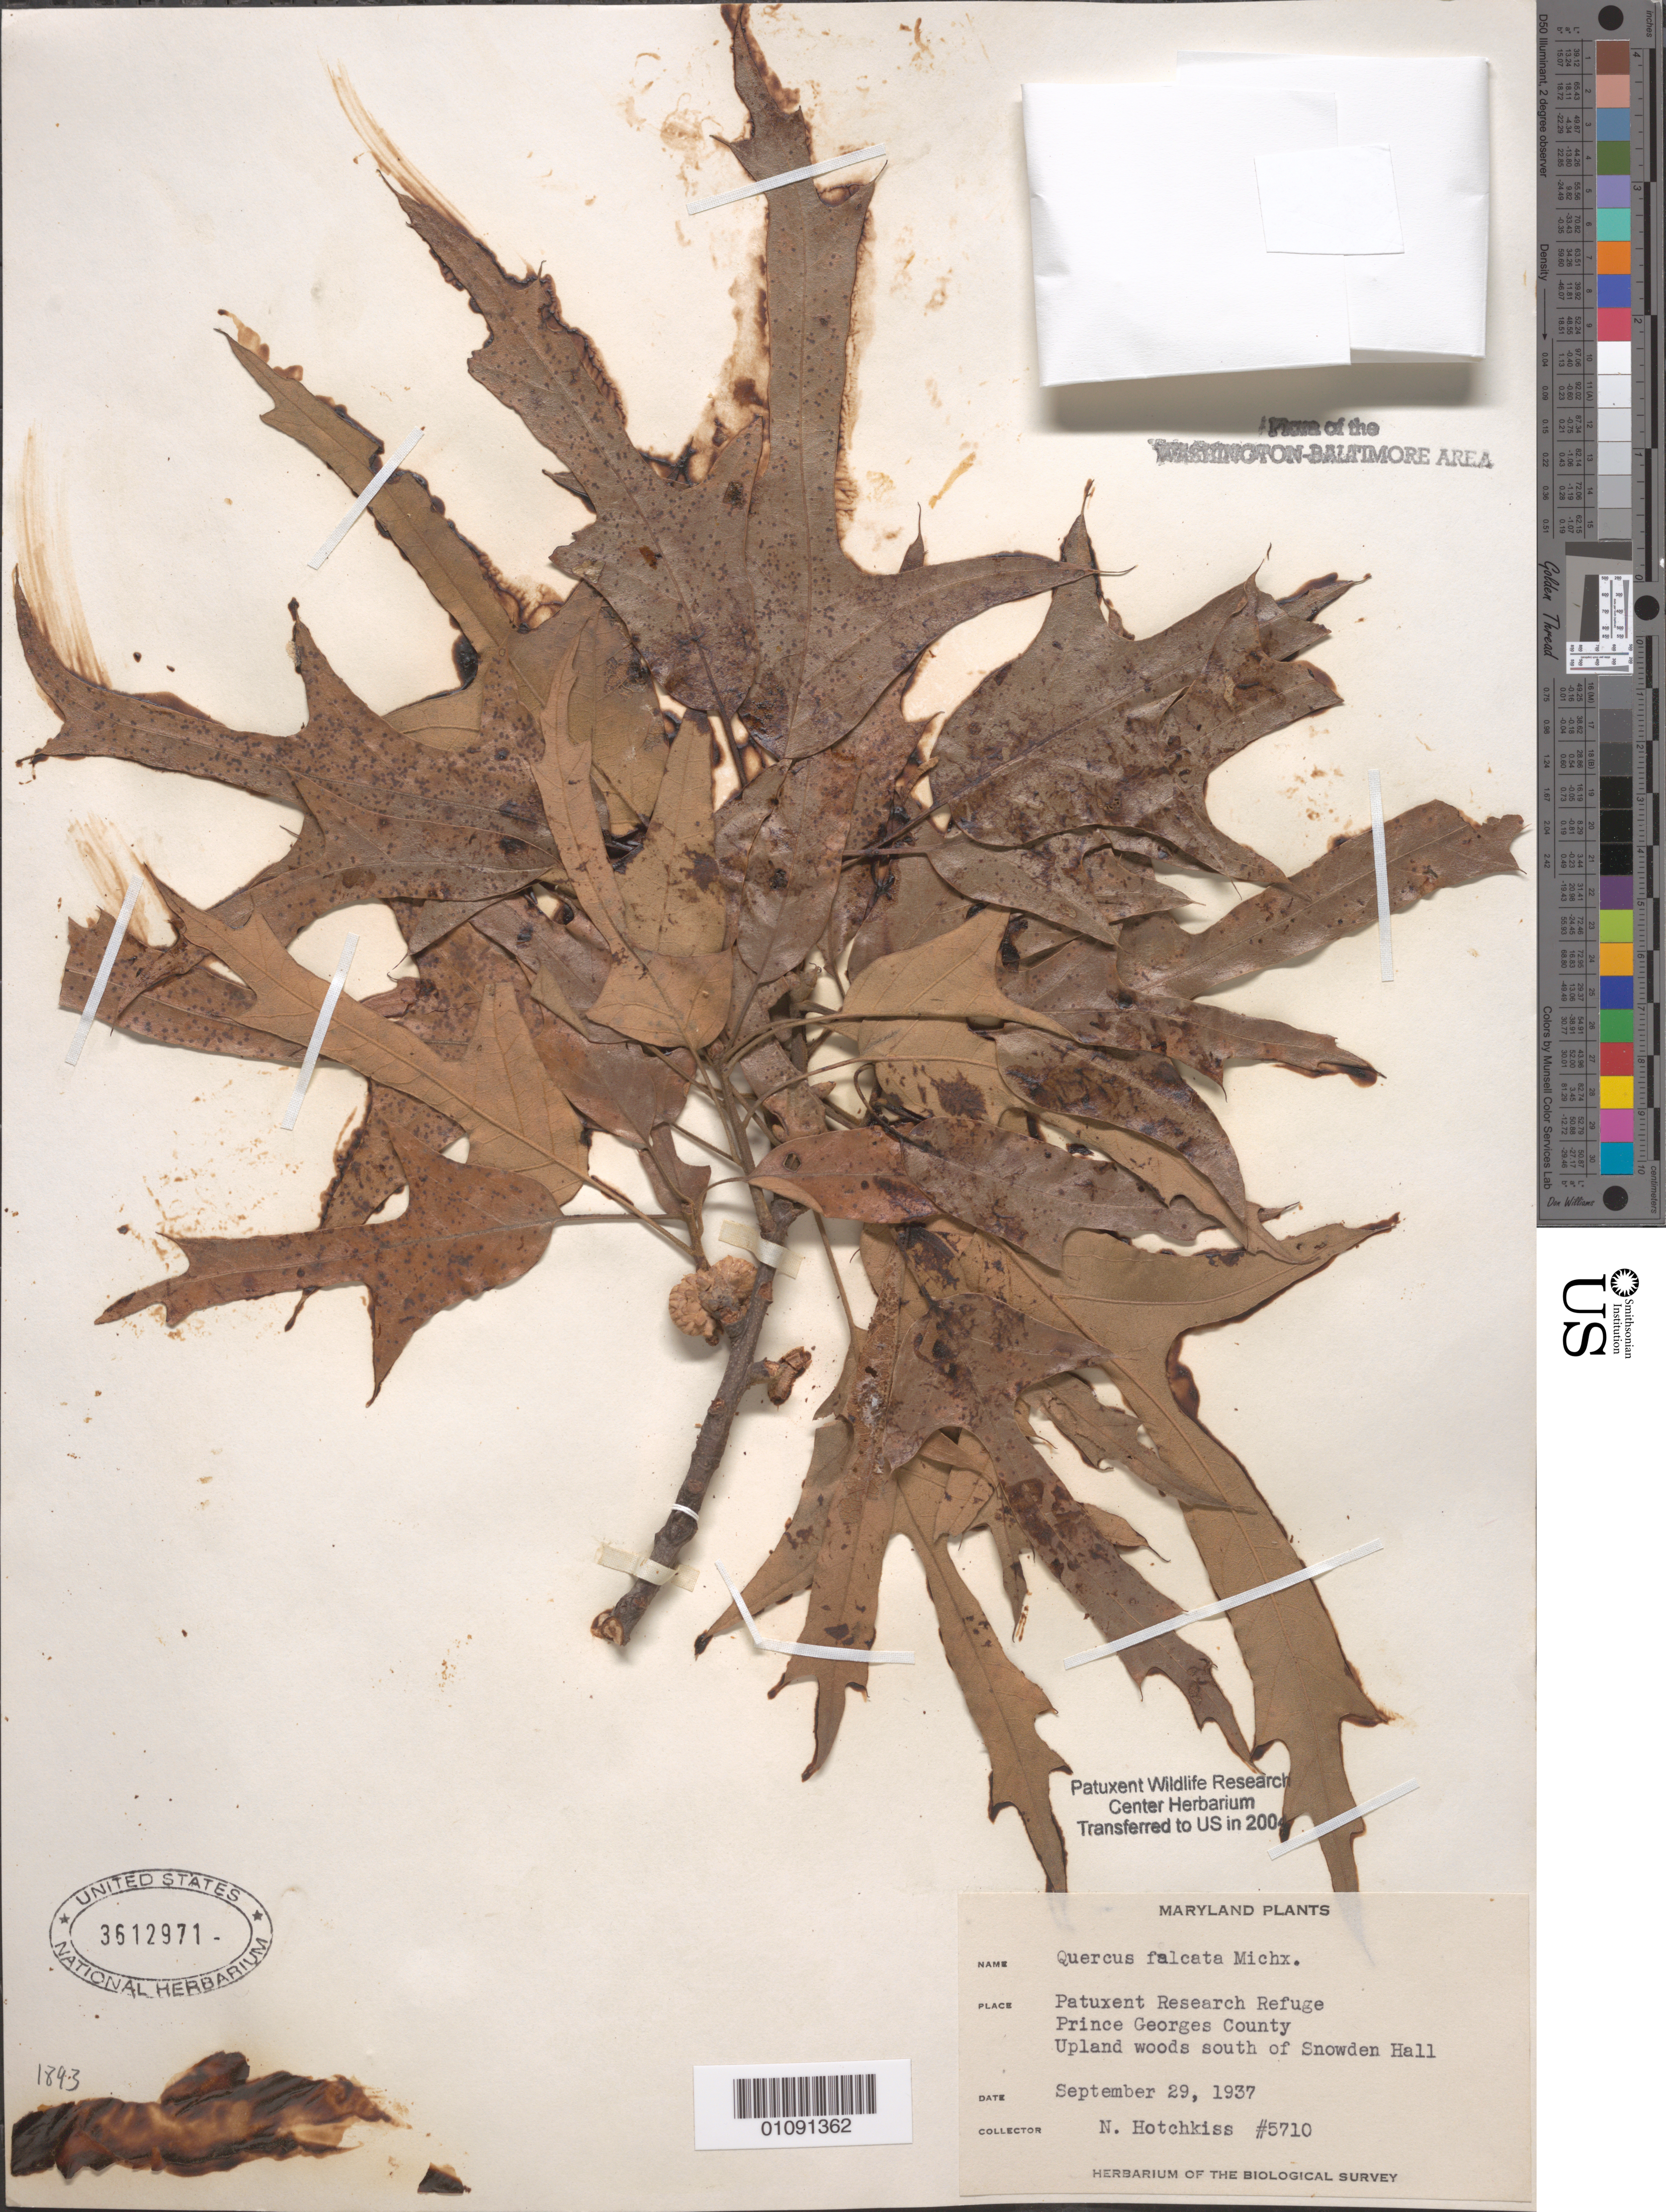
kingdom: Plantae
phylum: Tracheophyta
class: Magnoliopsida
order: Fagales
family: Fagaceae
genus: Quercus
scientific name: Quercus falcata x Q. velutina Lam.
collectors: N. Hotchkiss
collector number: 5710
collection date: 1937-09-29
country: United States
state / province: Maryland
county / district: Prince George's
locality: Patuxent Wildlife Refuge. S. of Snowden Hall.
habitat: Upland woods.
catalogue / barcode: US 3612971